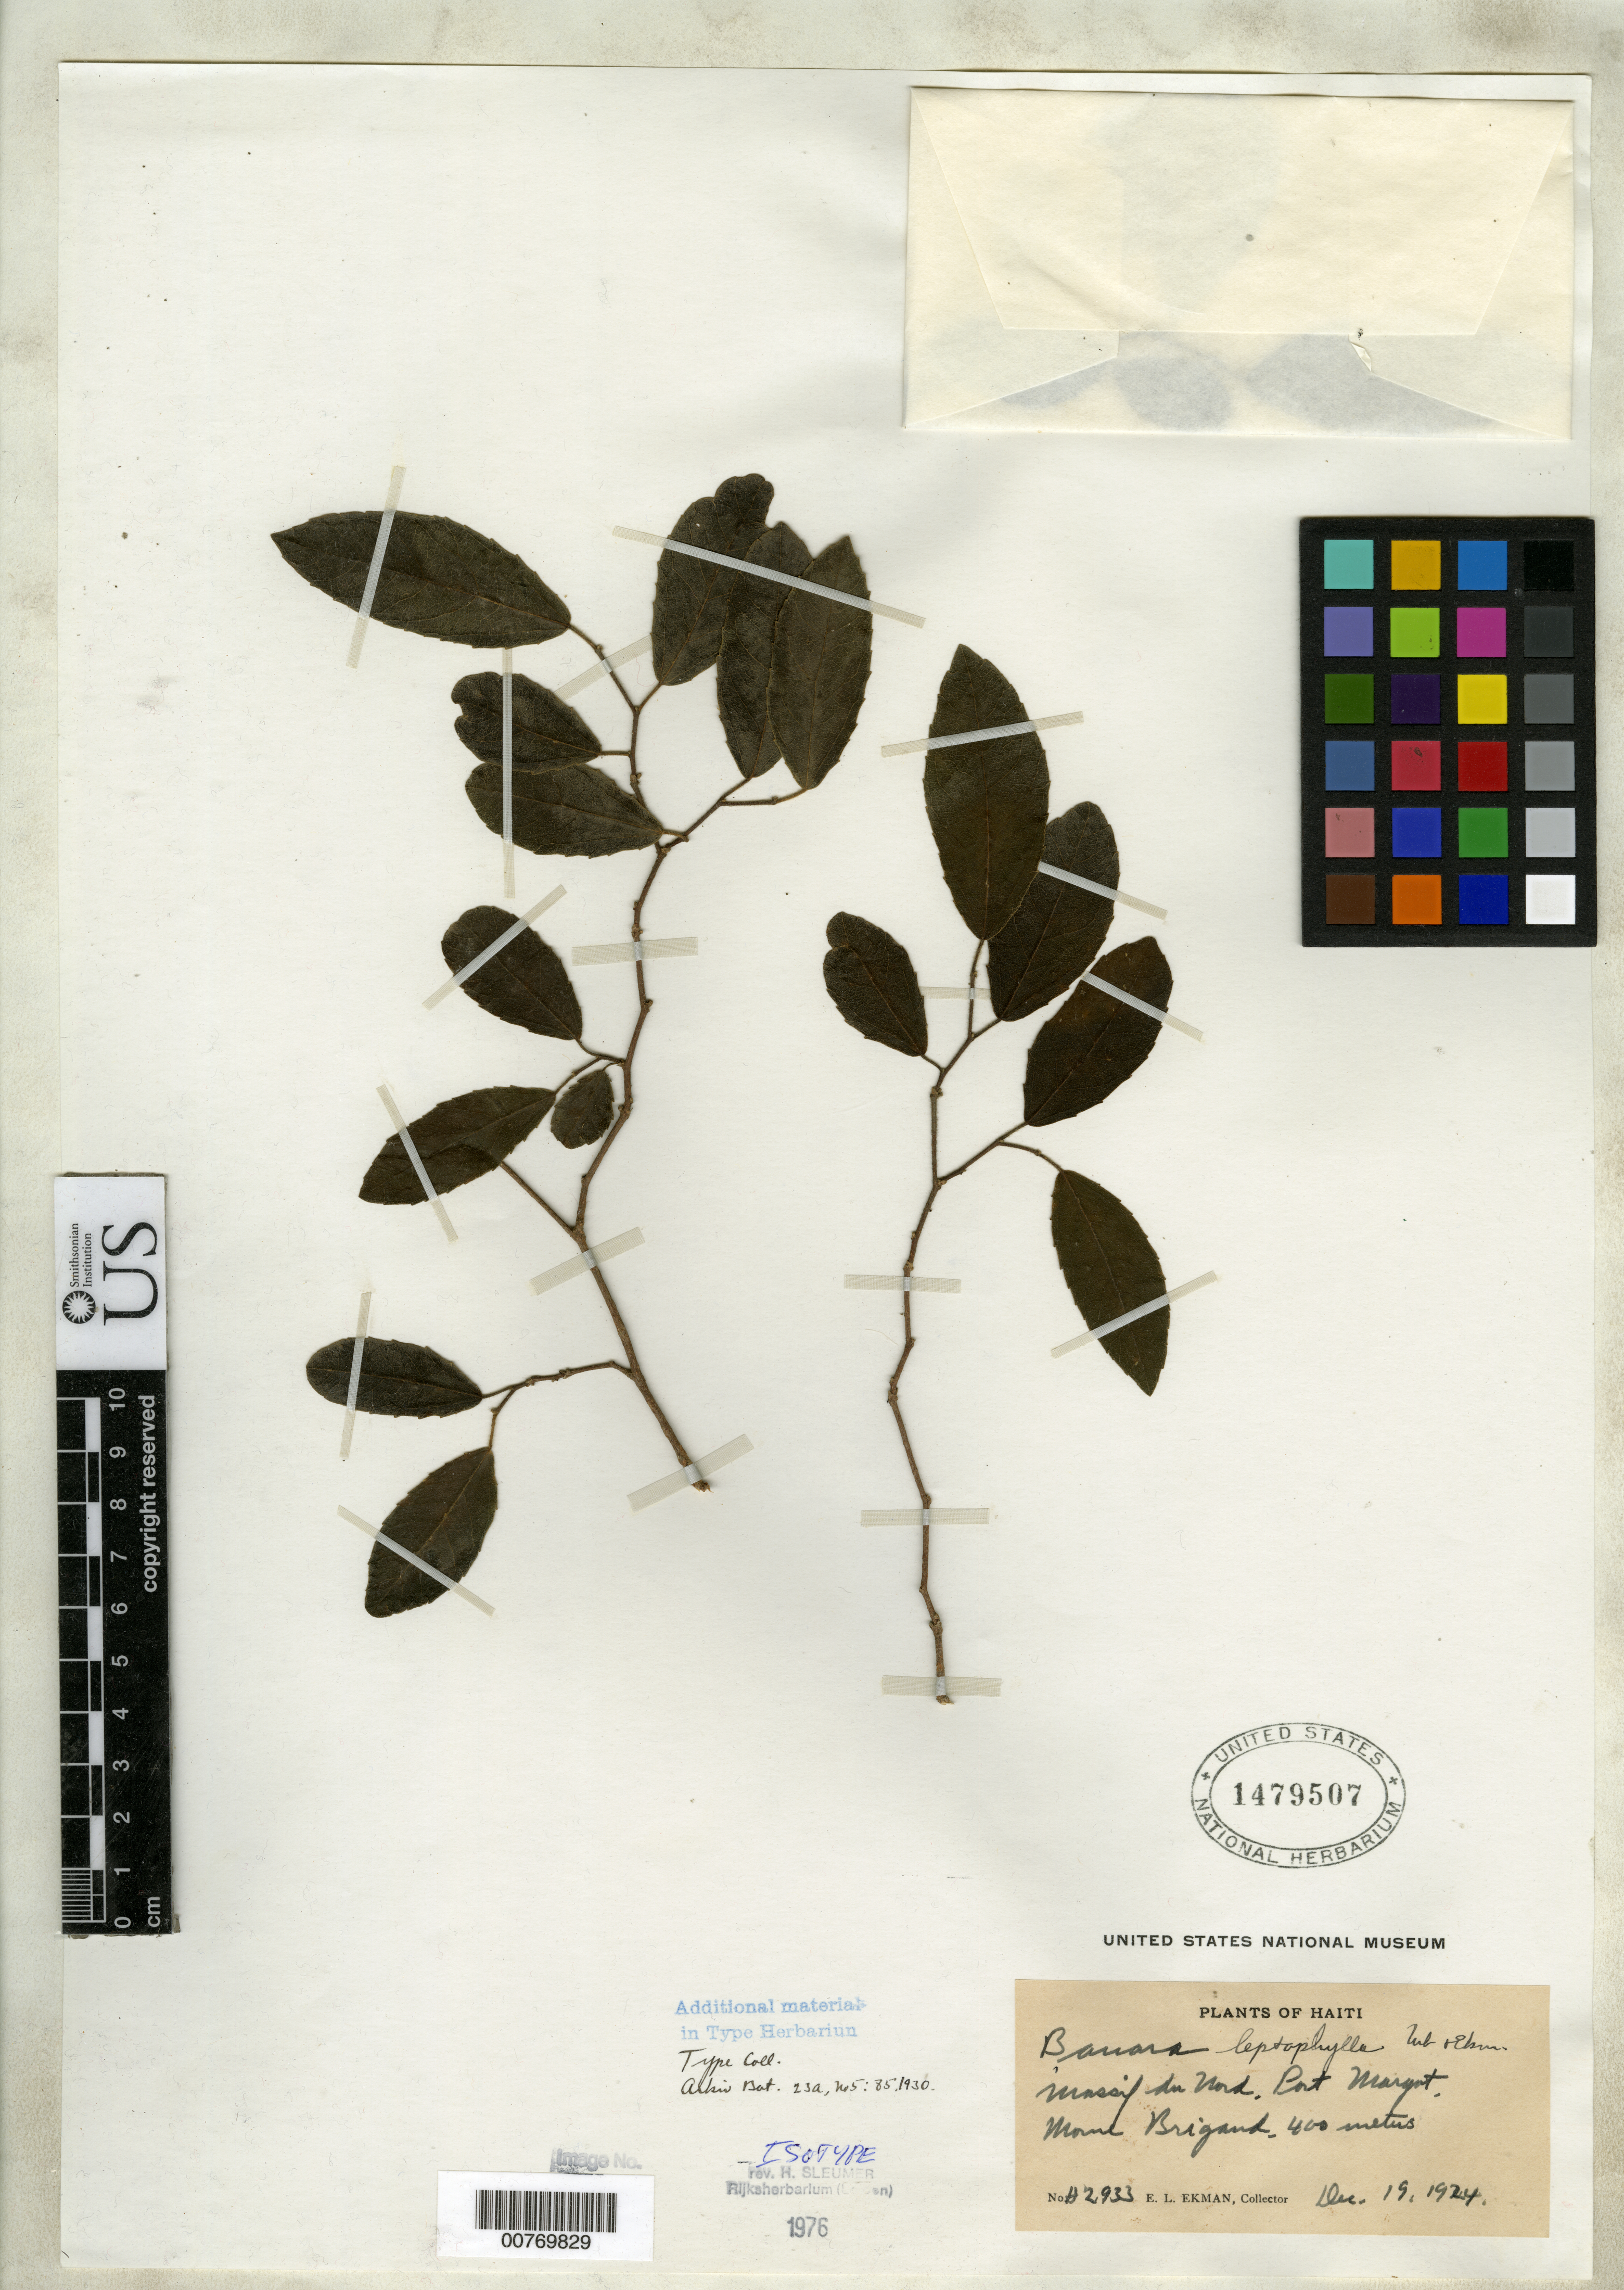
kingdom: Plantae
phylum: Tracheophyta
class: Magnoliopsida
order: Malpighiales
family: Salicaceae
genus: Banara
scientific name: Banara leptophylla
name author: Urb. & Ekman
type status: Isotype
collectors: E. L. Ekman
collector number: H 2933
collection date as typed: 19 Dec 1924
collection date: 1924-12-19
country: Haiti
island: Hispaniola Island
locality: Massif du Nord, Port Margot, Morne Brigand.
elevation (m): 400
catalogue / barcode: US 1479507